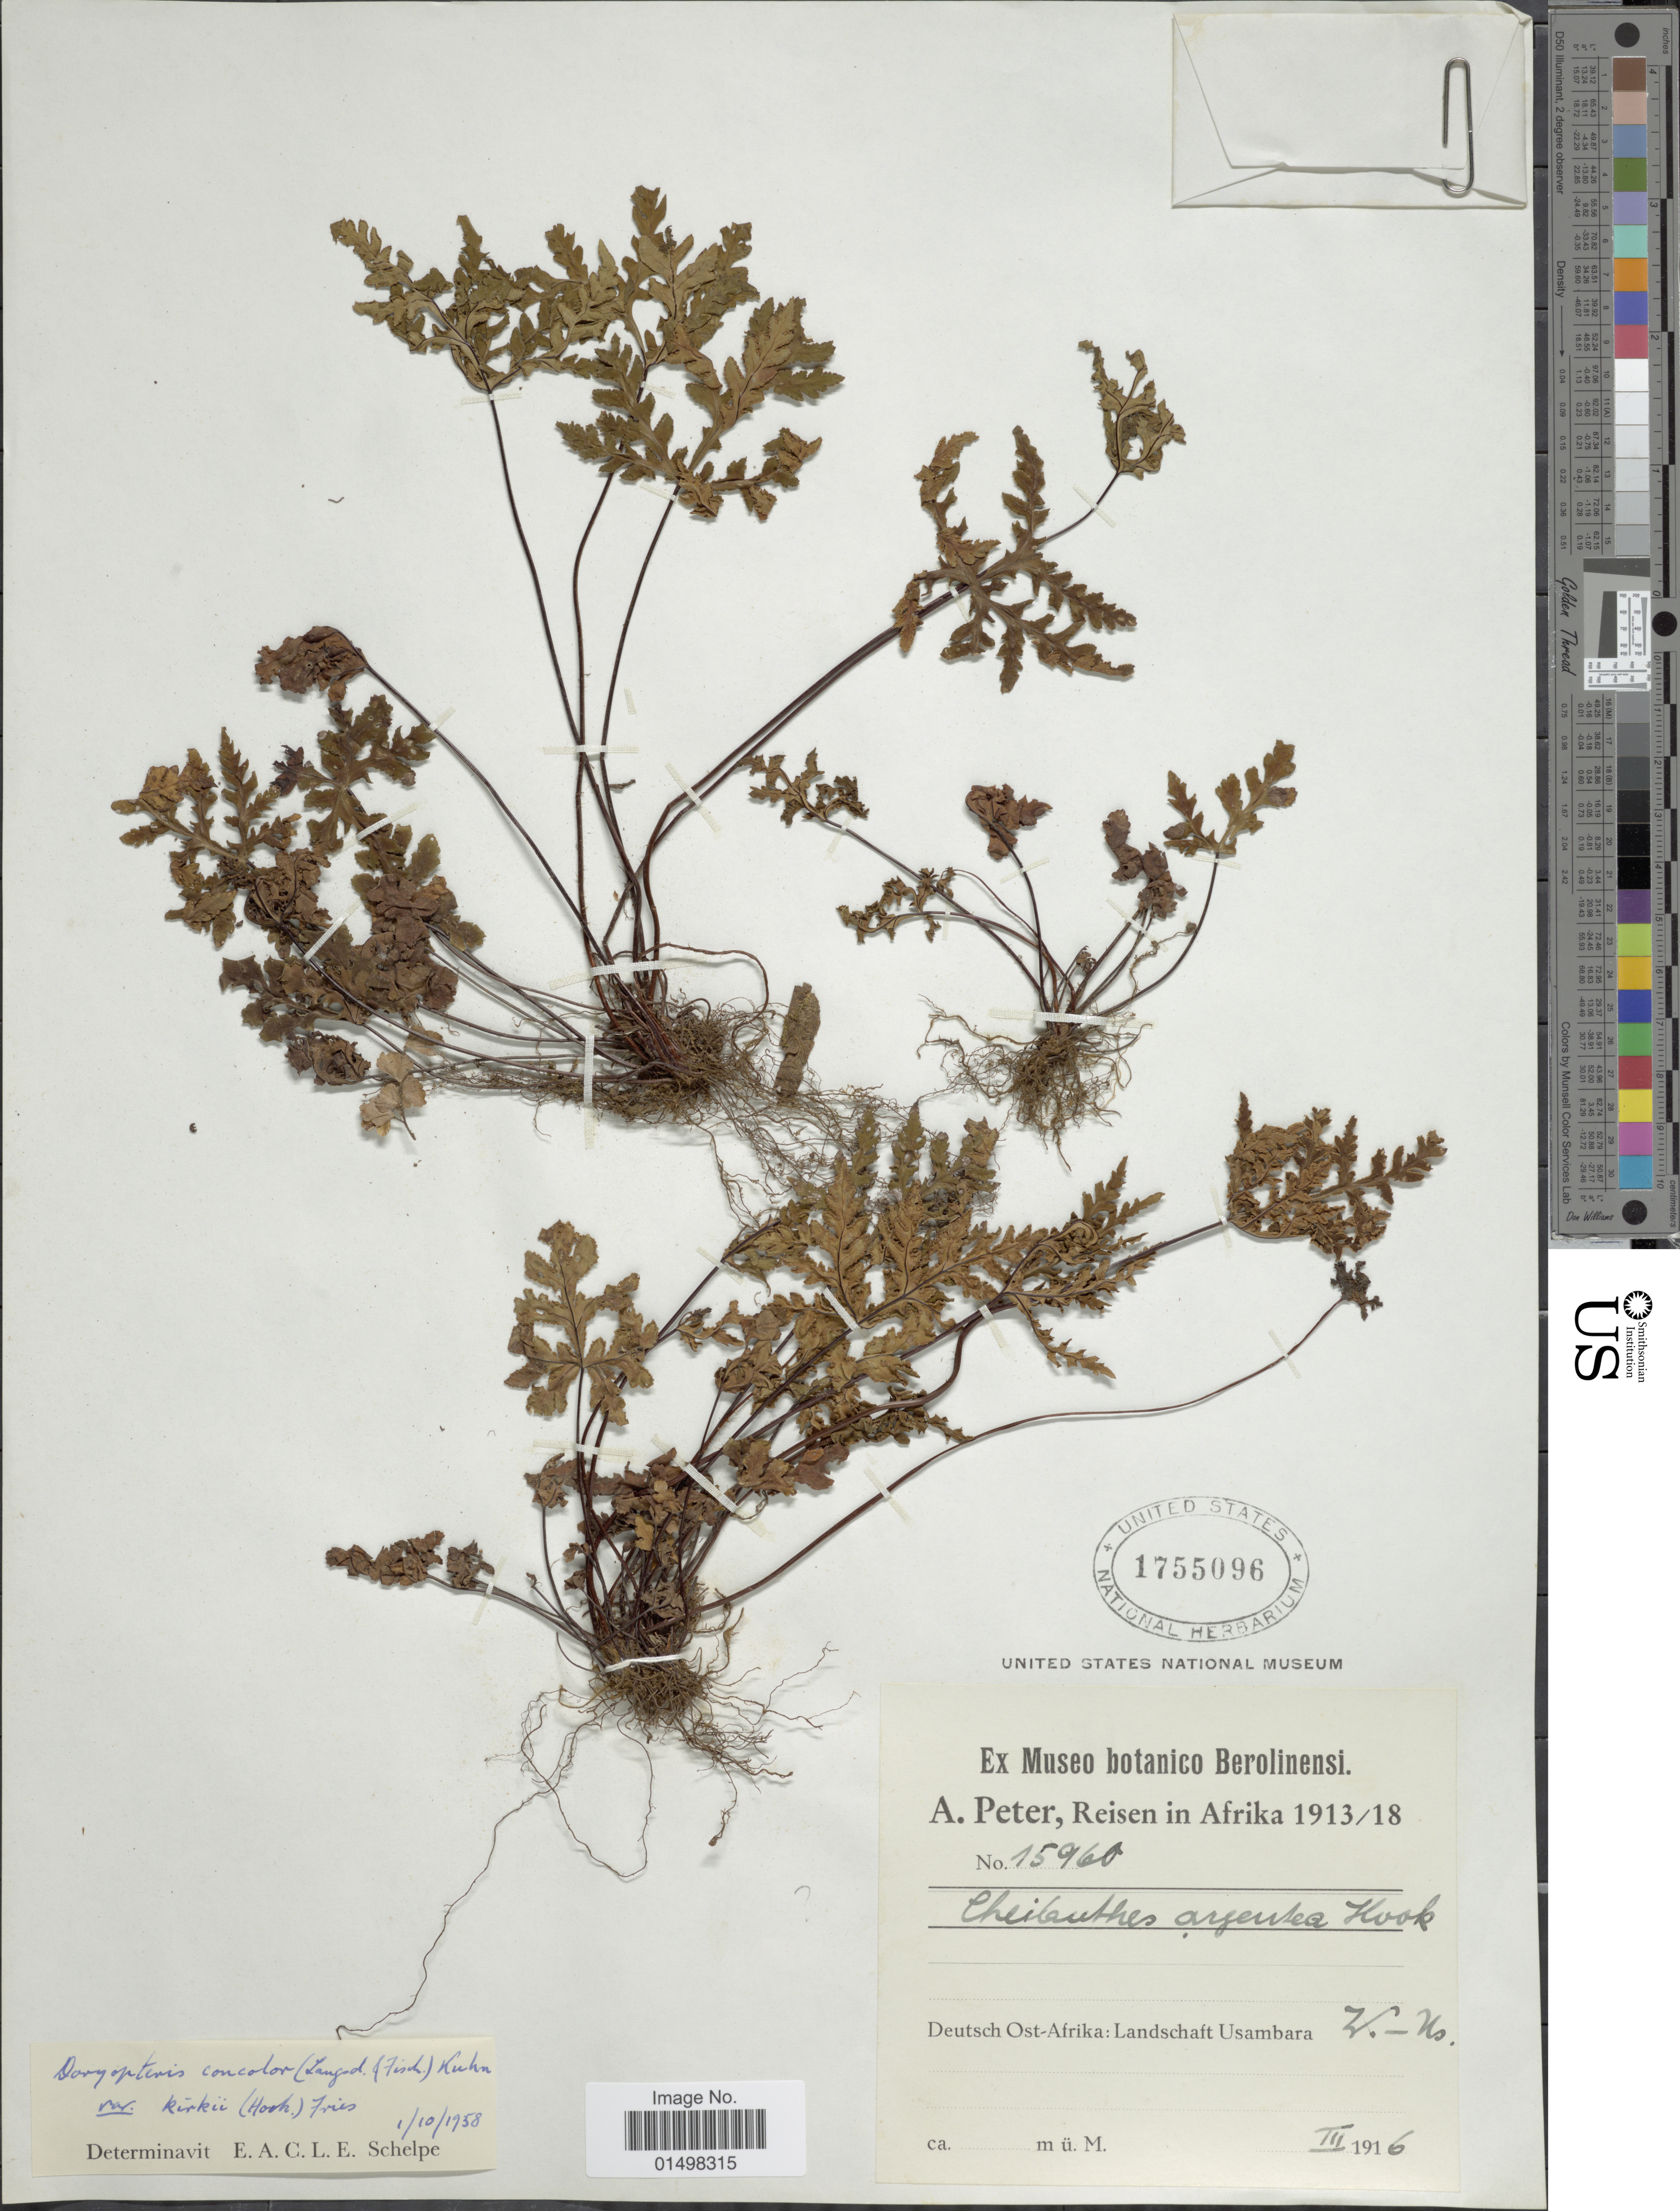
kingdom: Plantae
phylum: Tracheophyta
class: Polypodiopsida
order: Polypodiales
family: Pteridaceae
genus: Doryopteris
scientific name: Doryopteris concolor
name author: (Langsd. & Fisch.) Kuhn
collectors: A. Peter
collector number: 15960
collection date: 1916-03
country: Tanzania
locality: Deutsch Ost-Afrika: Landschaft Usambara W. Us.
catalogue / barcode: US 1755096